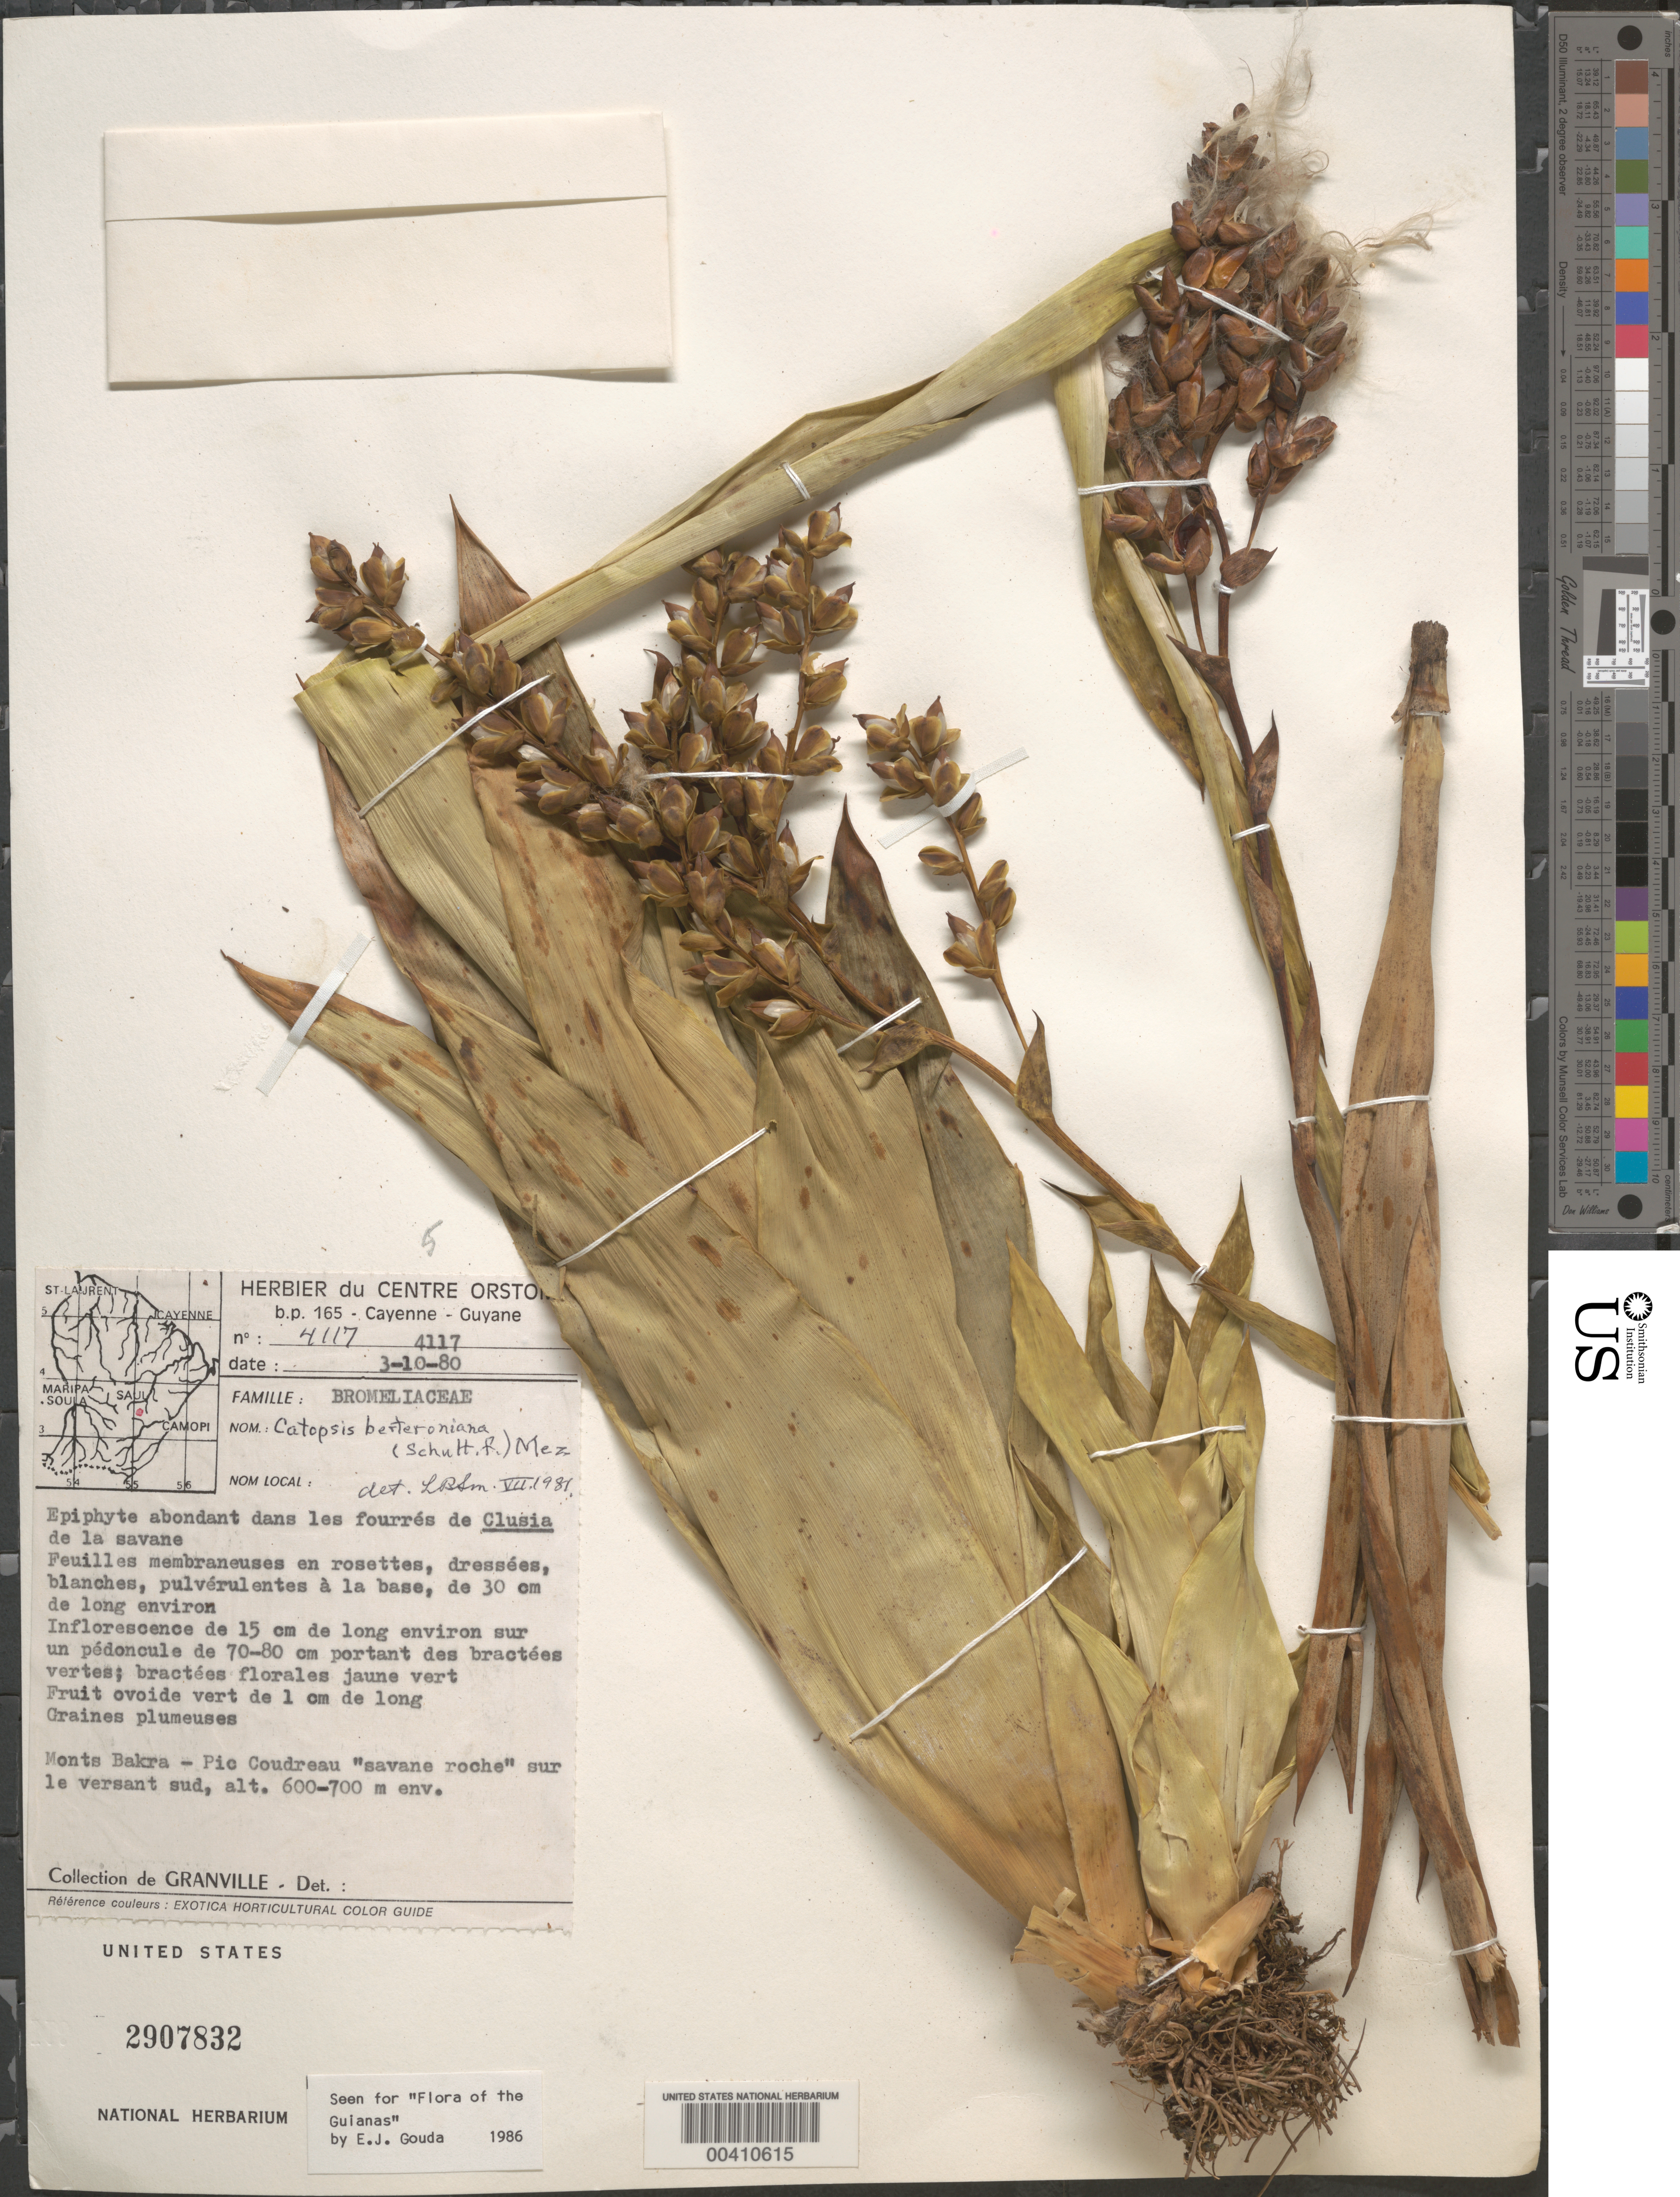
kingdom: Plantae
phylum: Tracheophyta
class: Liliopsida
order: Poales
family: Bromeliaceae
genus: Catopsis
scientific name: Catopsis berteroniana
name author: (Schult. & Schult. f.) Mez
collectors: J.-J. de Granville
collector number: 4117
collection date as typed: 03 Oct 1980 or 10 Mar 1980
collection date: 1980-03-10 or 1980-10-03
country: French Guiana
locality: Monts bakra-pic coudreau "savane roche" sur le versant sud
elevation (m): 600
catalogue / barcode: US 2907832